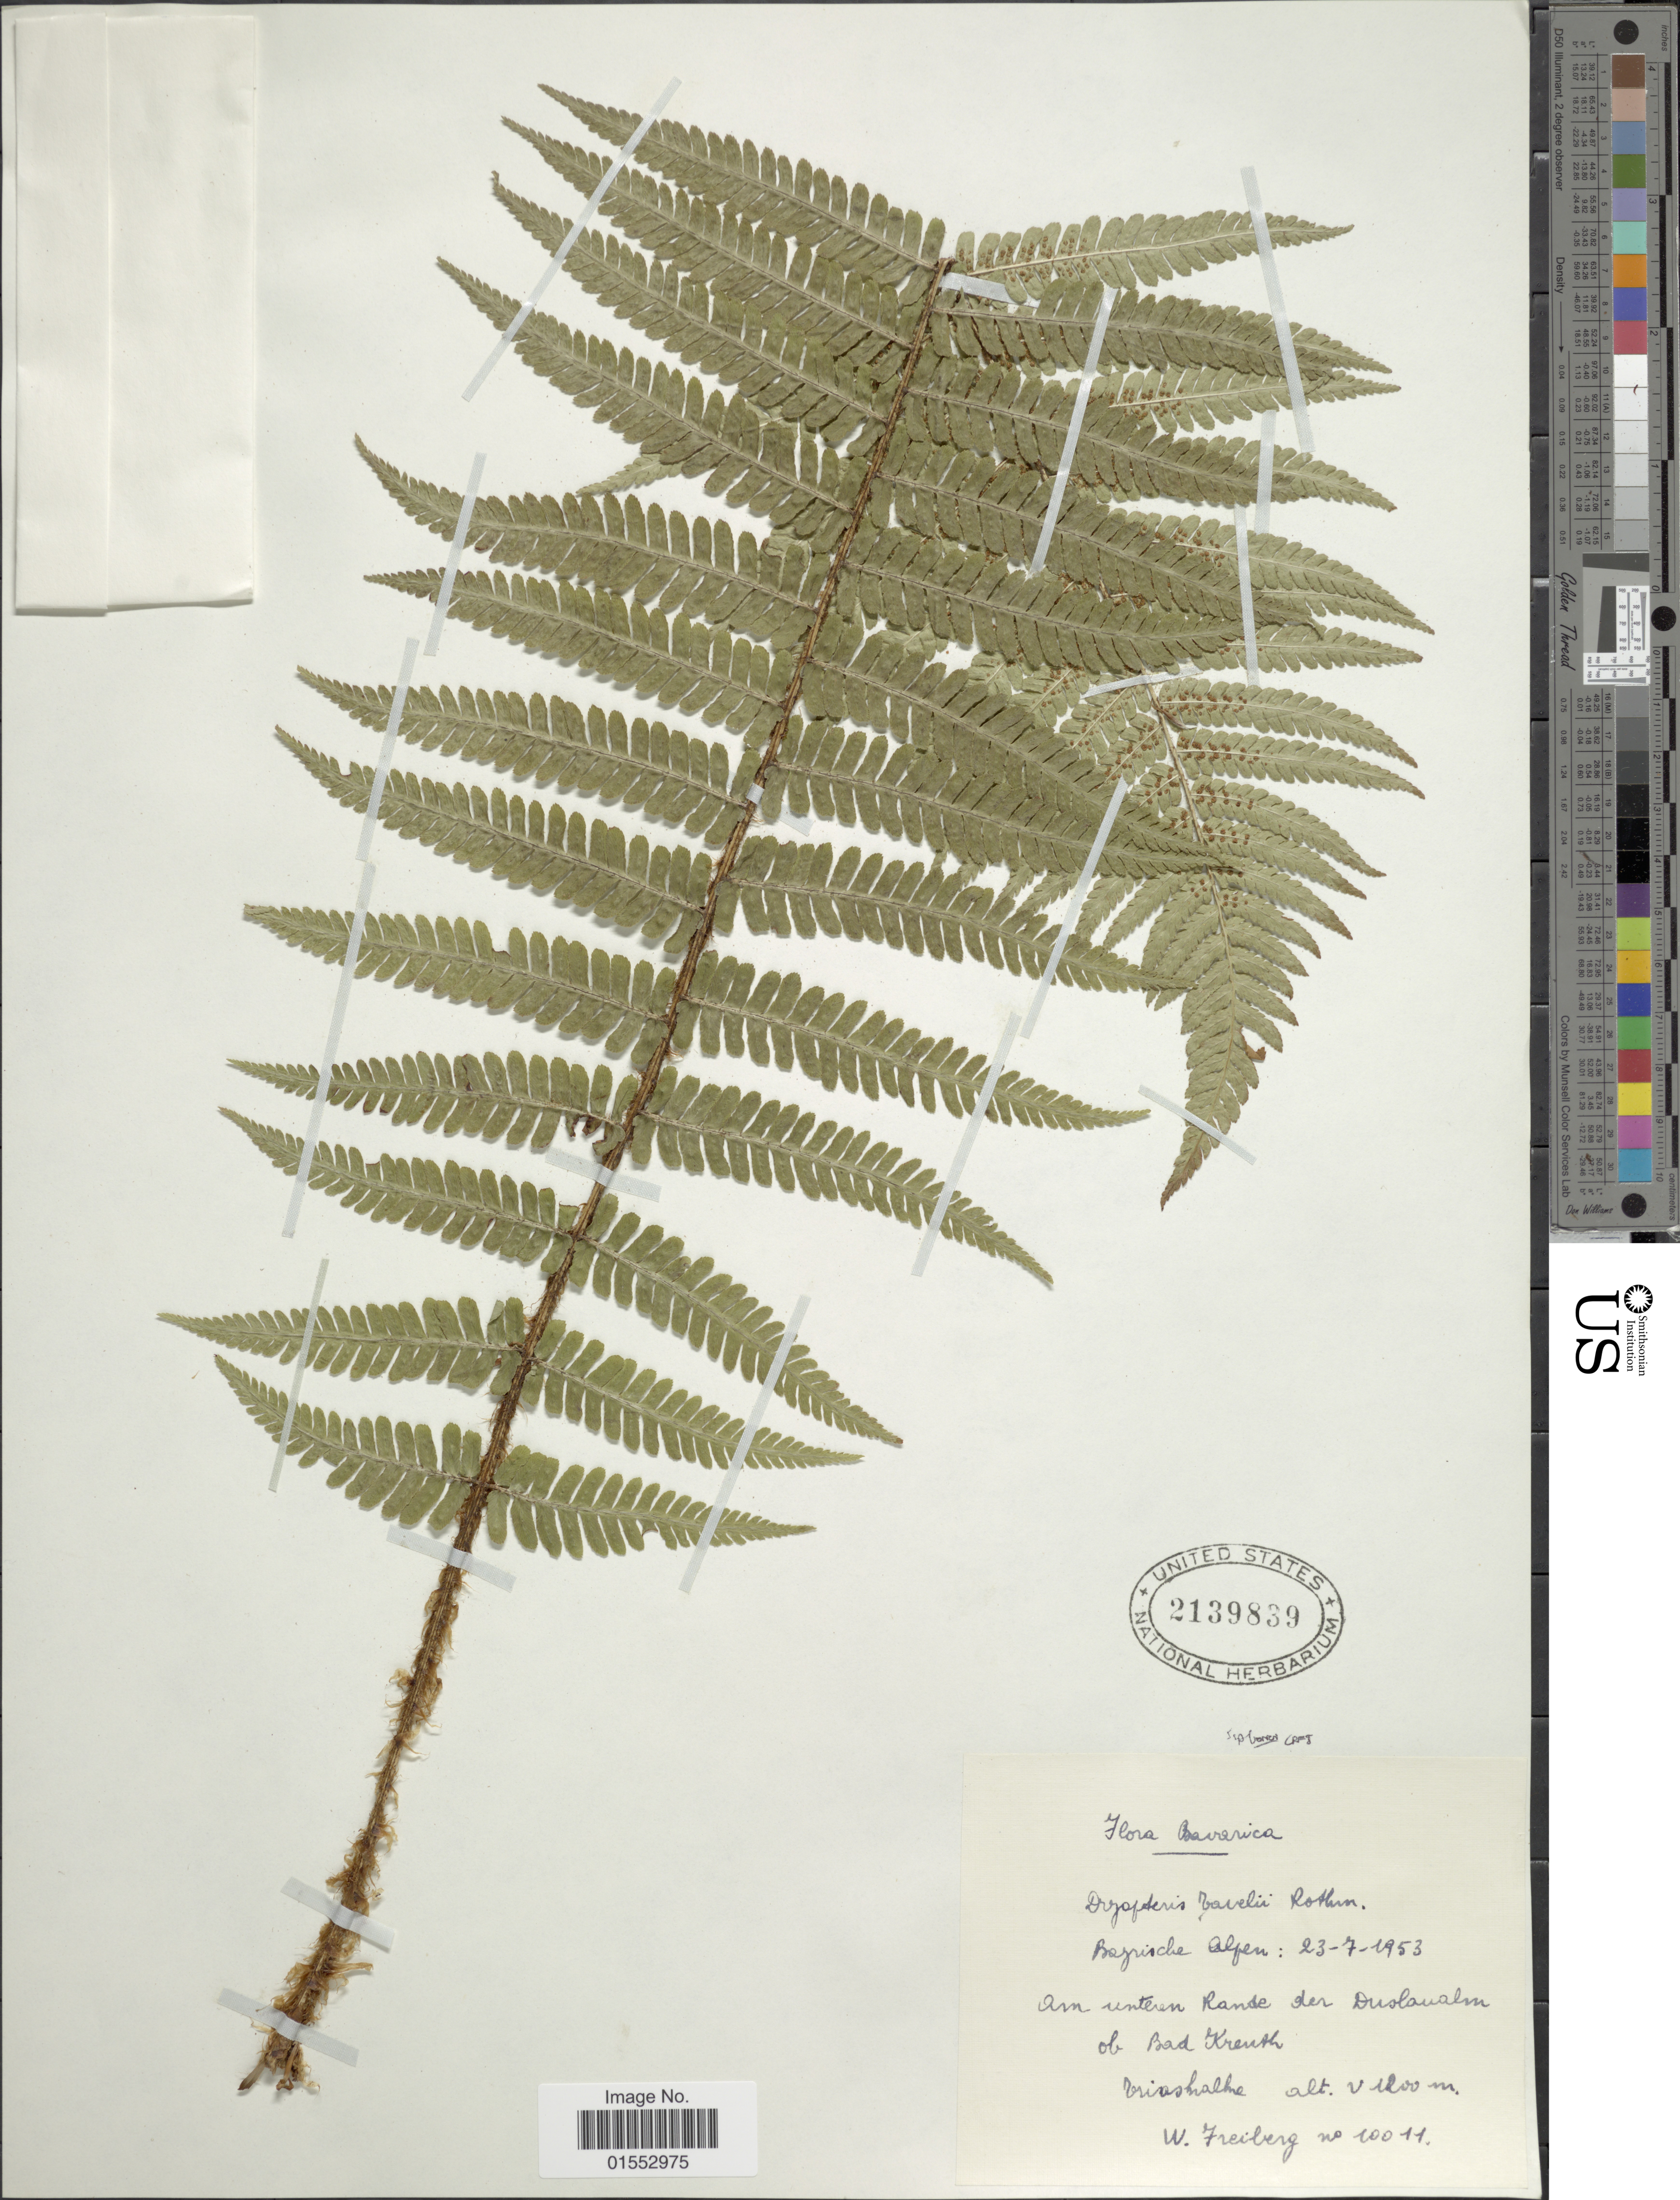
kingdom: Plantae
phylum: Tracheophyta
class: Polypodiopsida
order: Polypodiales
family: Dryopteridaceae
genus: Dryopteris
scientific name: Dryopteris affinis subsp. borreri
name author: (Newman) Fraser-Jenk.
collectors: W. Freiberg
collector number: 10011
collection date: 1953-07-23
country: Germany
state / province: Bayern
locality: Am unteren rande der Duslandalven ob Bad Krenth [interpreted]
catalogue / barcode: US 2139839